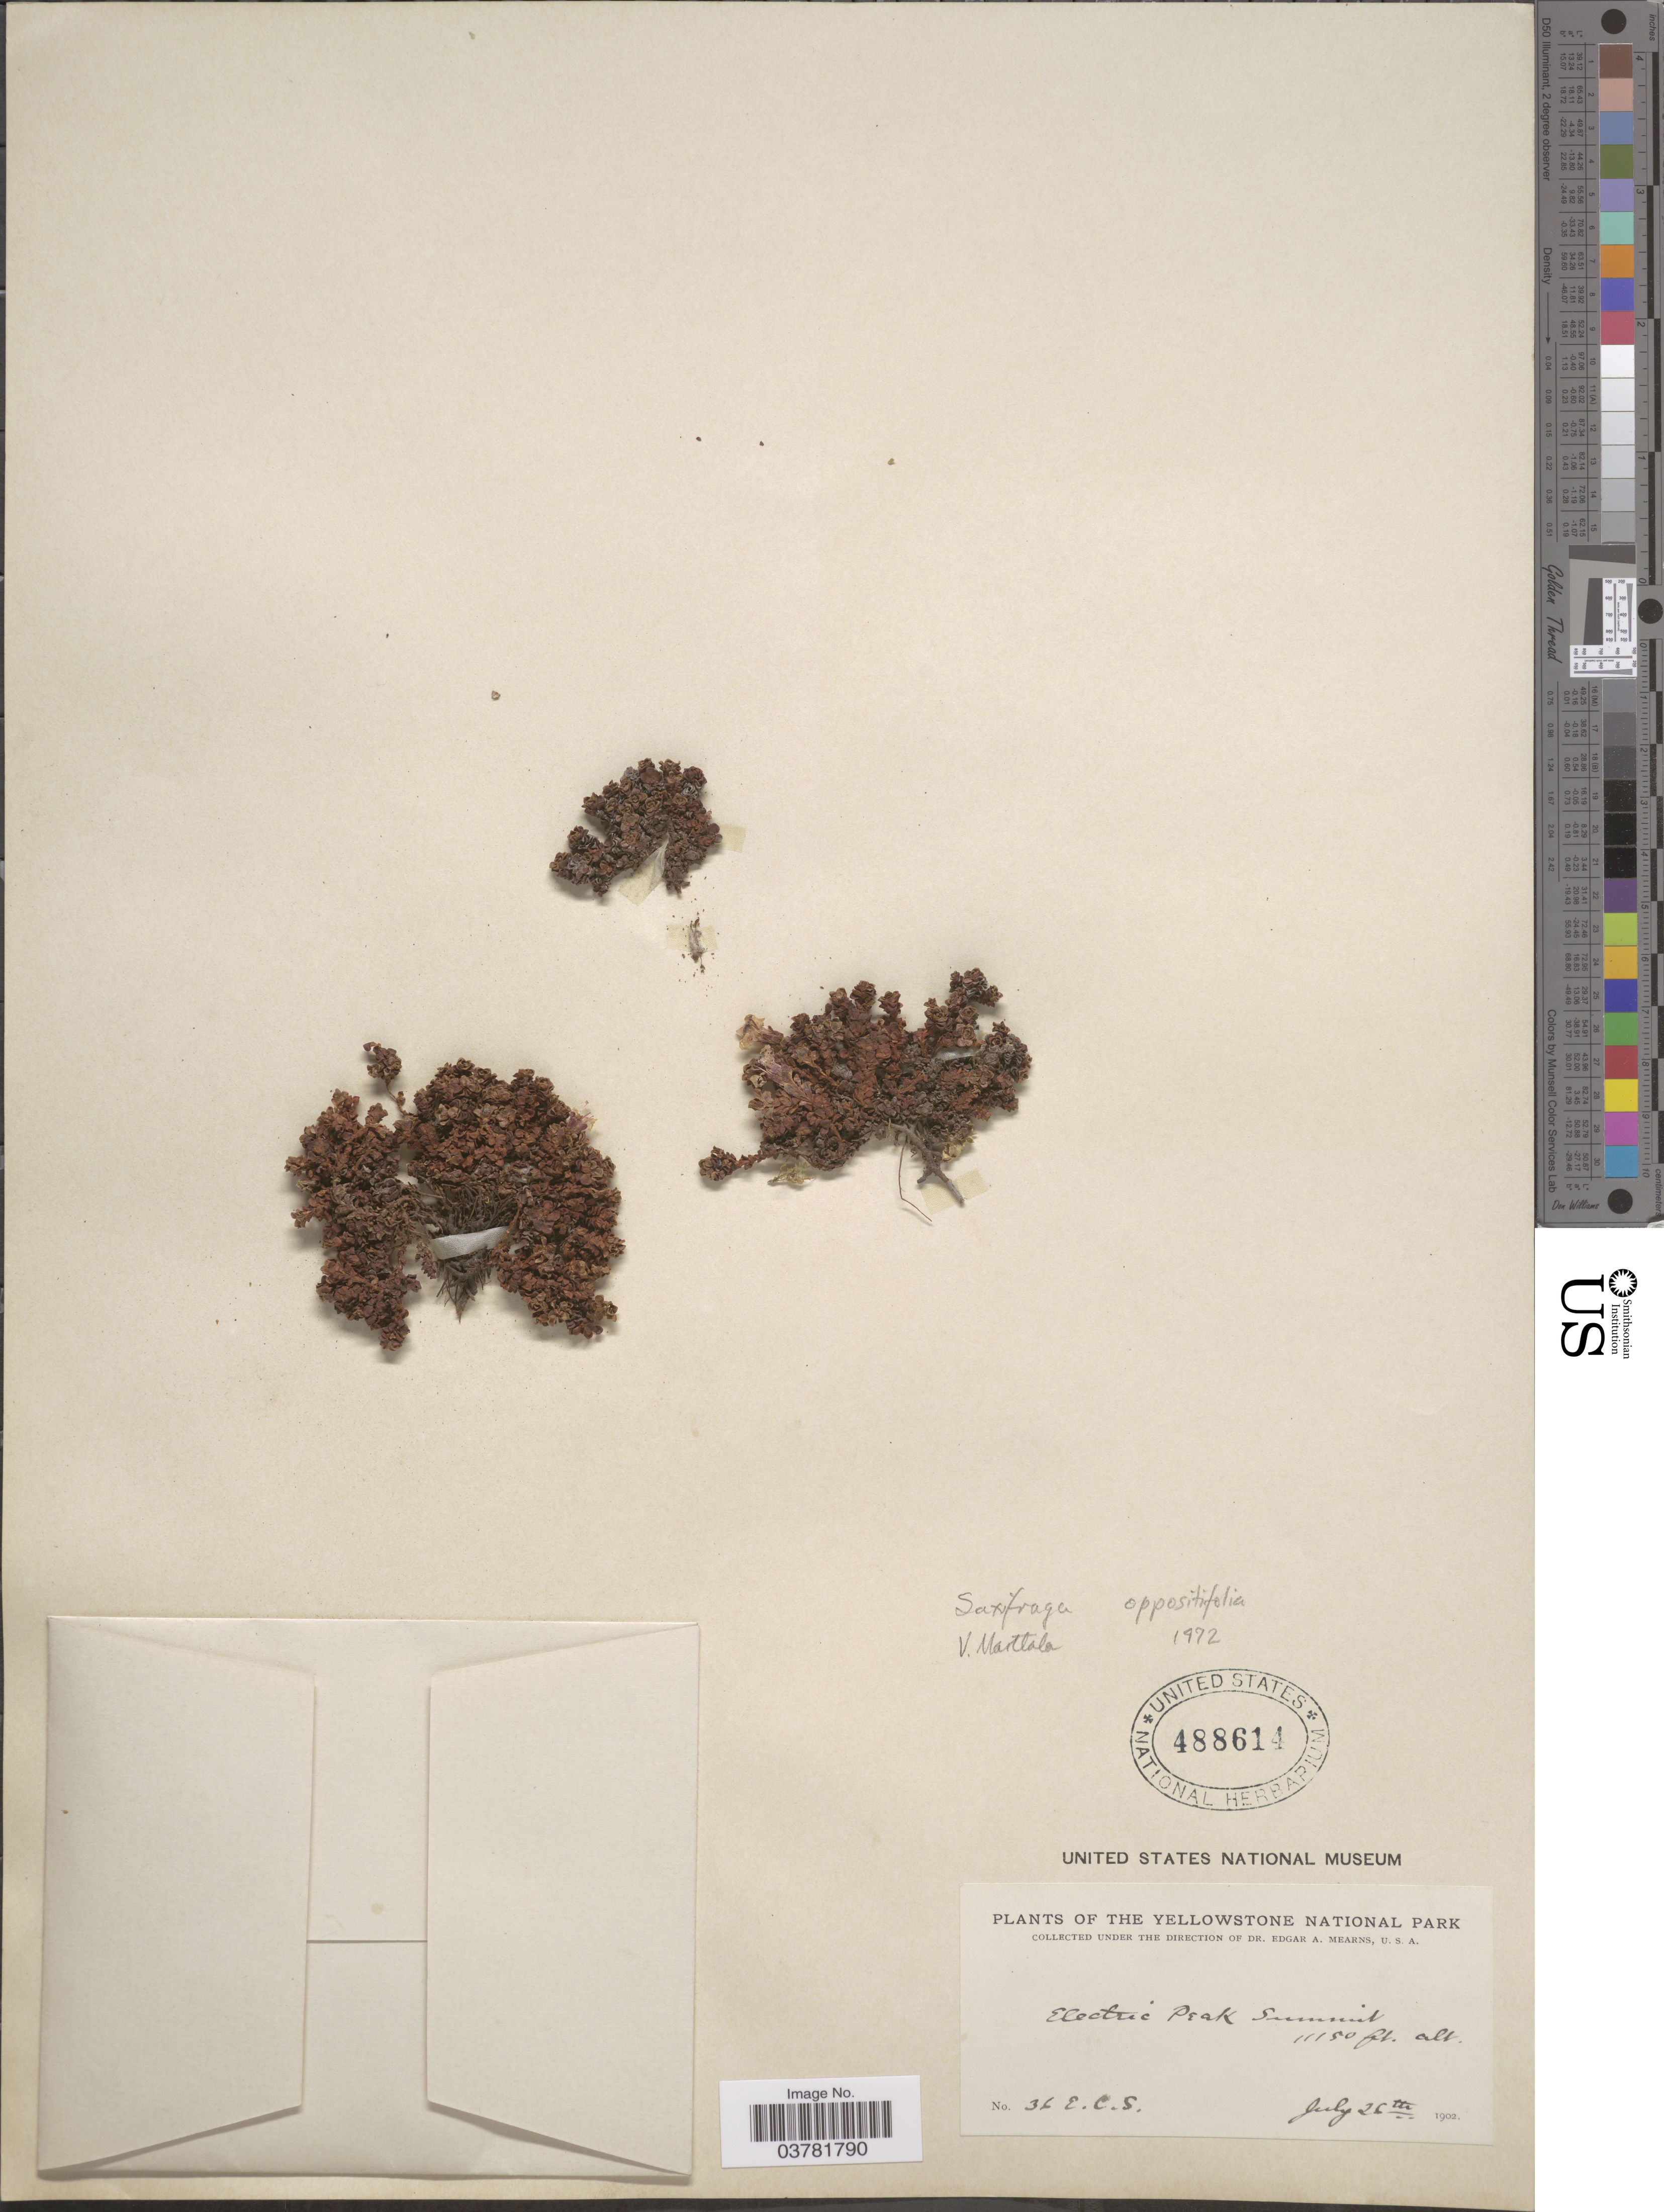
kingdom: Plantae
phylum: Tracheophyta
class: Magnoliopsida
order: Saxifragales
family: Saxifragaceae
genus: Saxifraga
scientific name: Saxifraga sp.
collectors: E. C. S.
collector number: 36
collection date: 1902-07-26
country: United States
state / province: Montana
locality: The Yellowstone National Park. Electric Peak Summit.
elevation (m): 3399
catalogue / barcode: US 488614